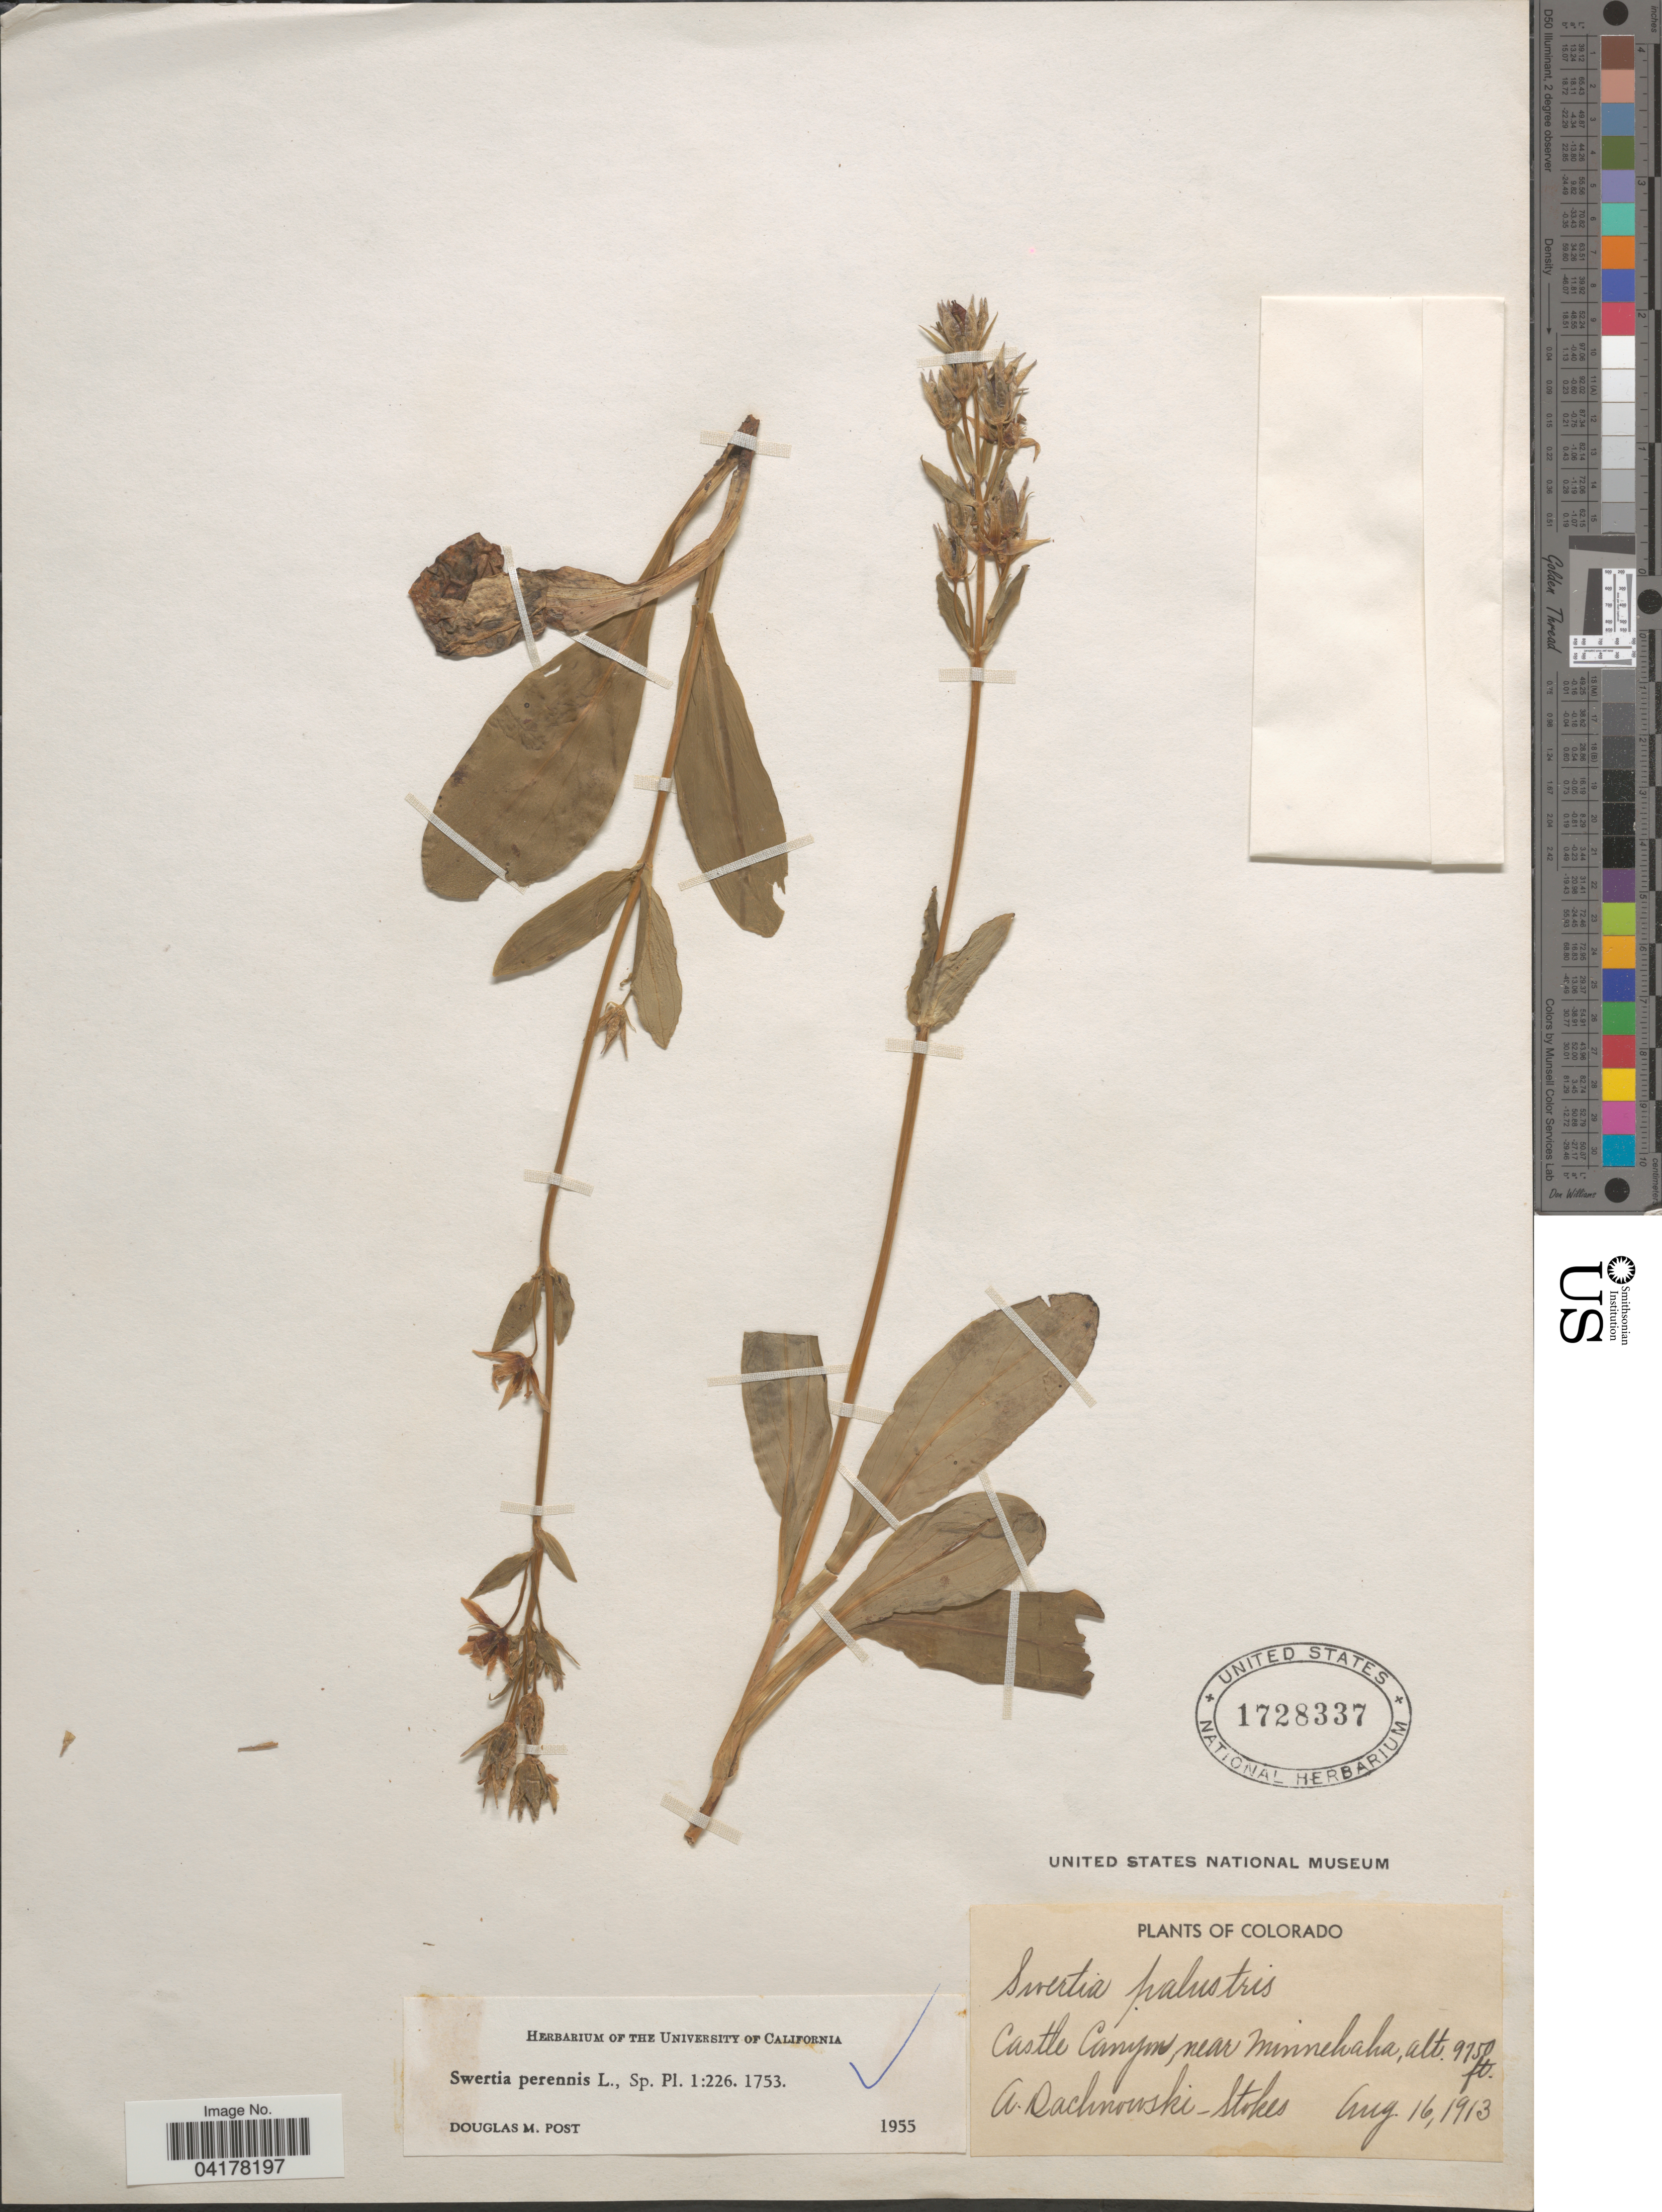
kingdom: Plantae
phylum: Tracheophyta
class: Magnoliopsida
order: Gentianales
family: Gentianaceae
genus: Swertia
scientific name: Swertia perennis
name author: L.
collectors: A. P. Dachnowski-Stokes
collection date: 1913-08-16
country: United States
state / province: Colorado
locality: Castle Canyon, near Minnehaha.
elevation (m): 2972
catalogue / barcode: US 1728337